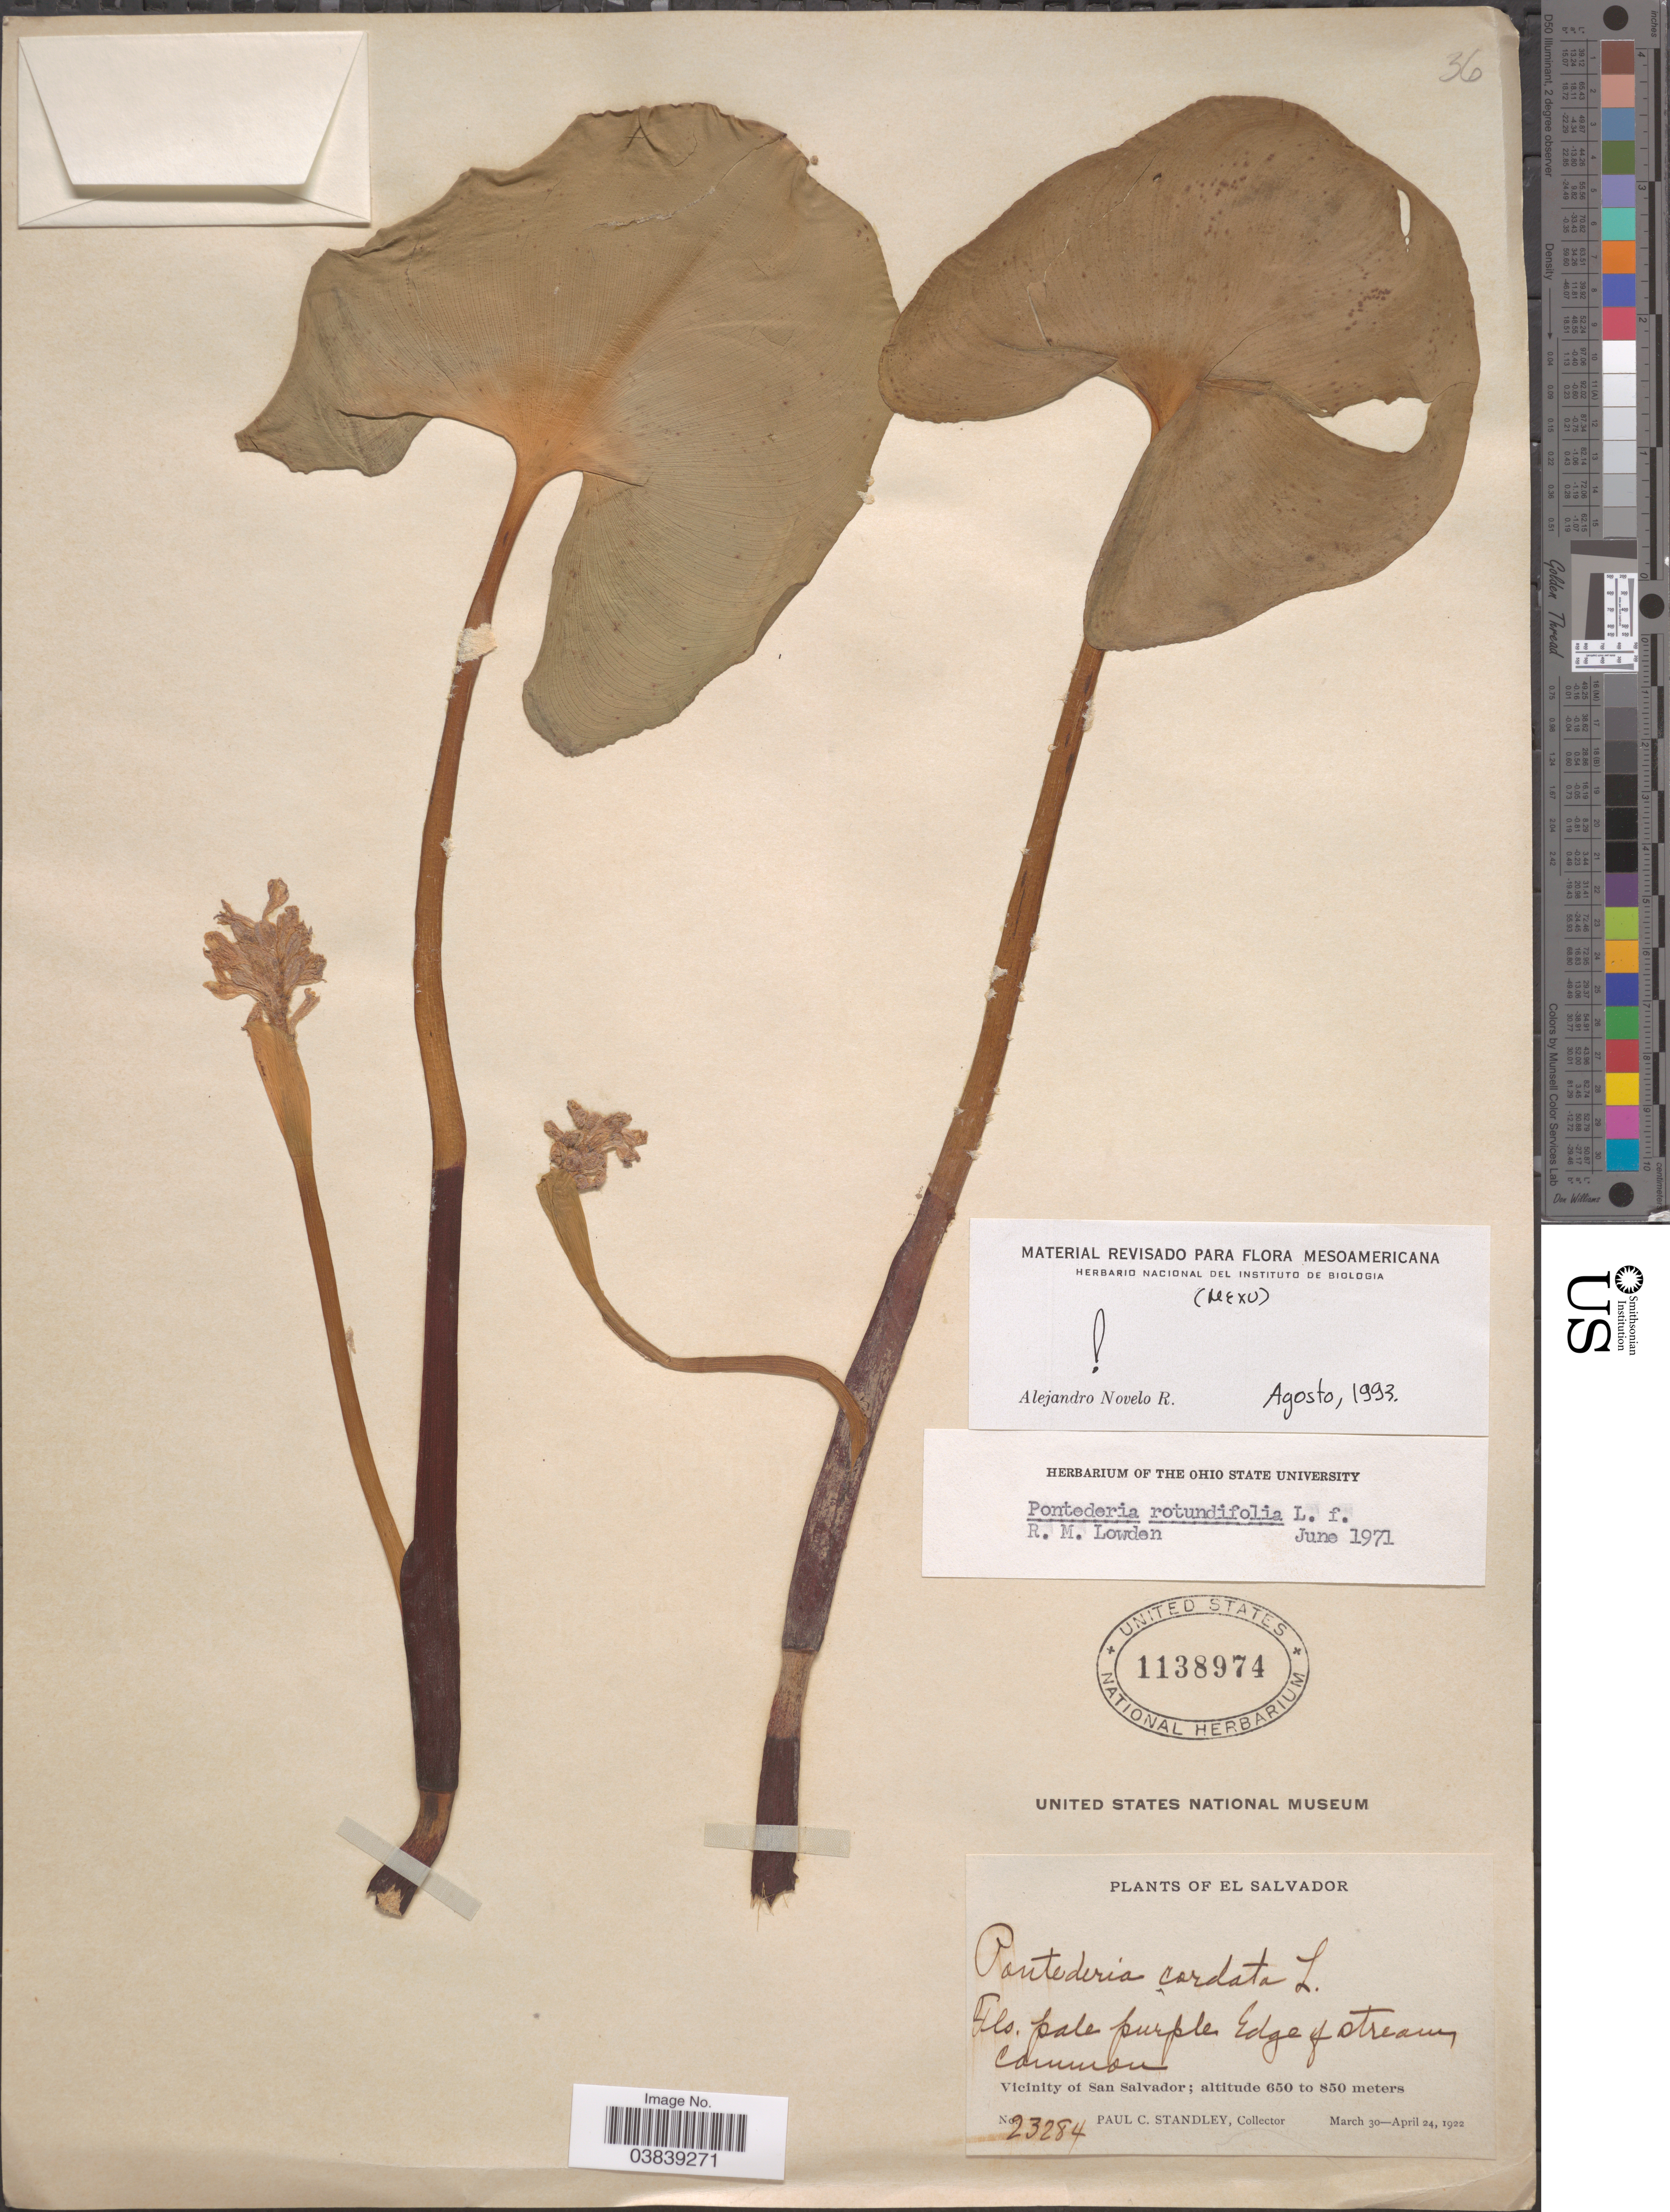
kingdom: Plantae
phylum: Tracheophyta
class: Liliopsida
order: Commelinales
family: Pontederiaceae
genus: Pontederia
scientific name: Pontederia rotundifolia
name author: L. f.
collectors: P. C. Standley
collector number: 23284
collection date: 1922-03-30/1922-04-24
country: El Salvador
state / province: San Salvador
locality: Vicinity of San Salvador.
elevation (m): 650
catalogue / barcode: US 1138974